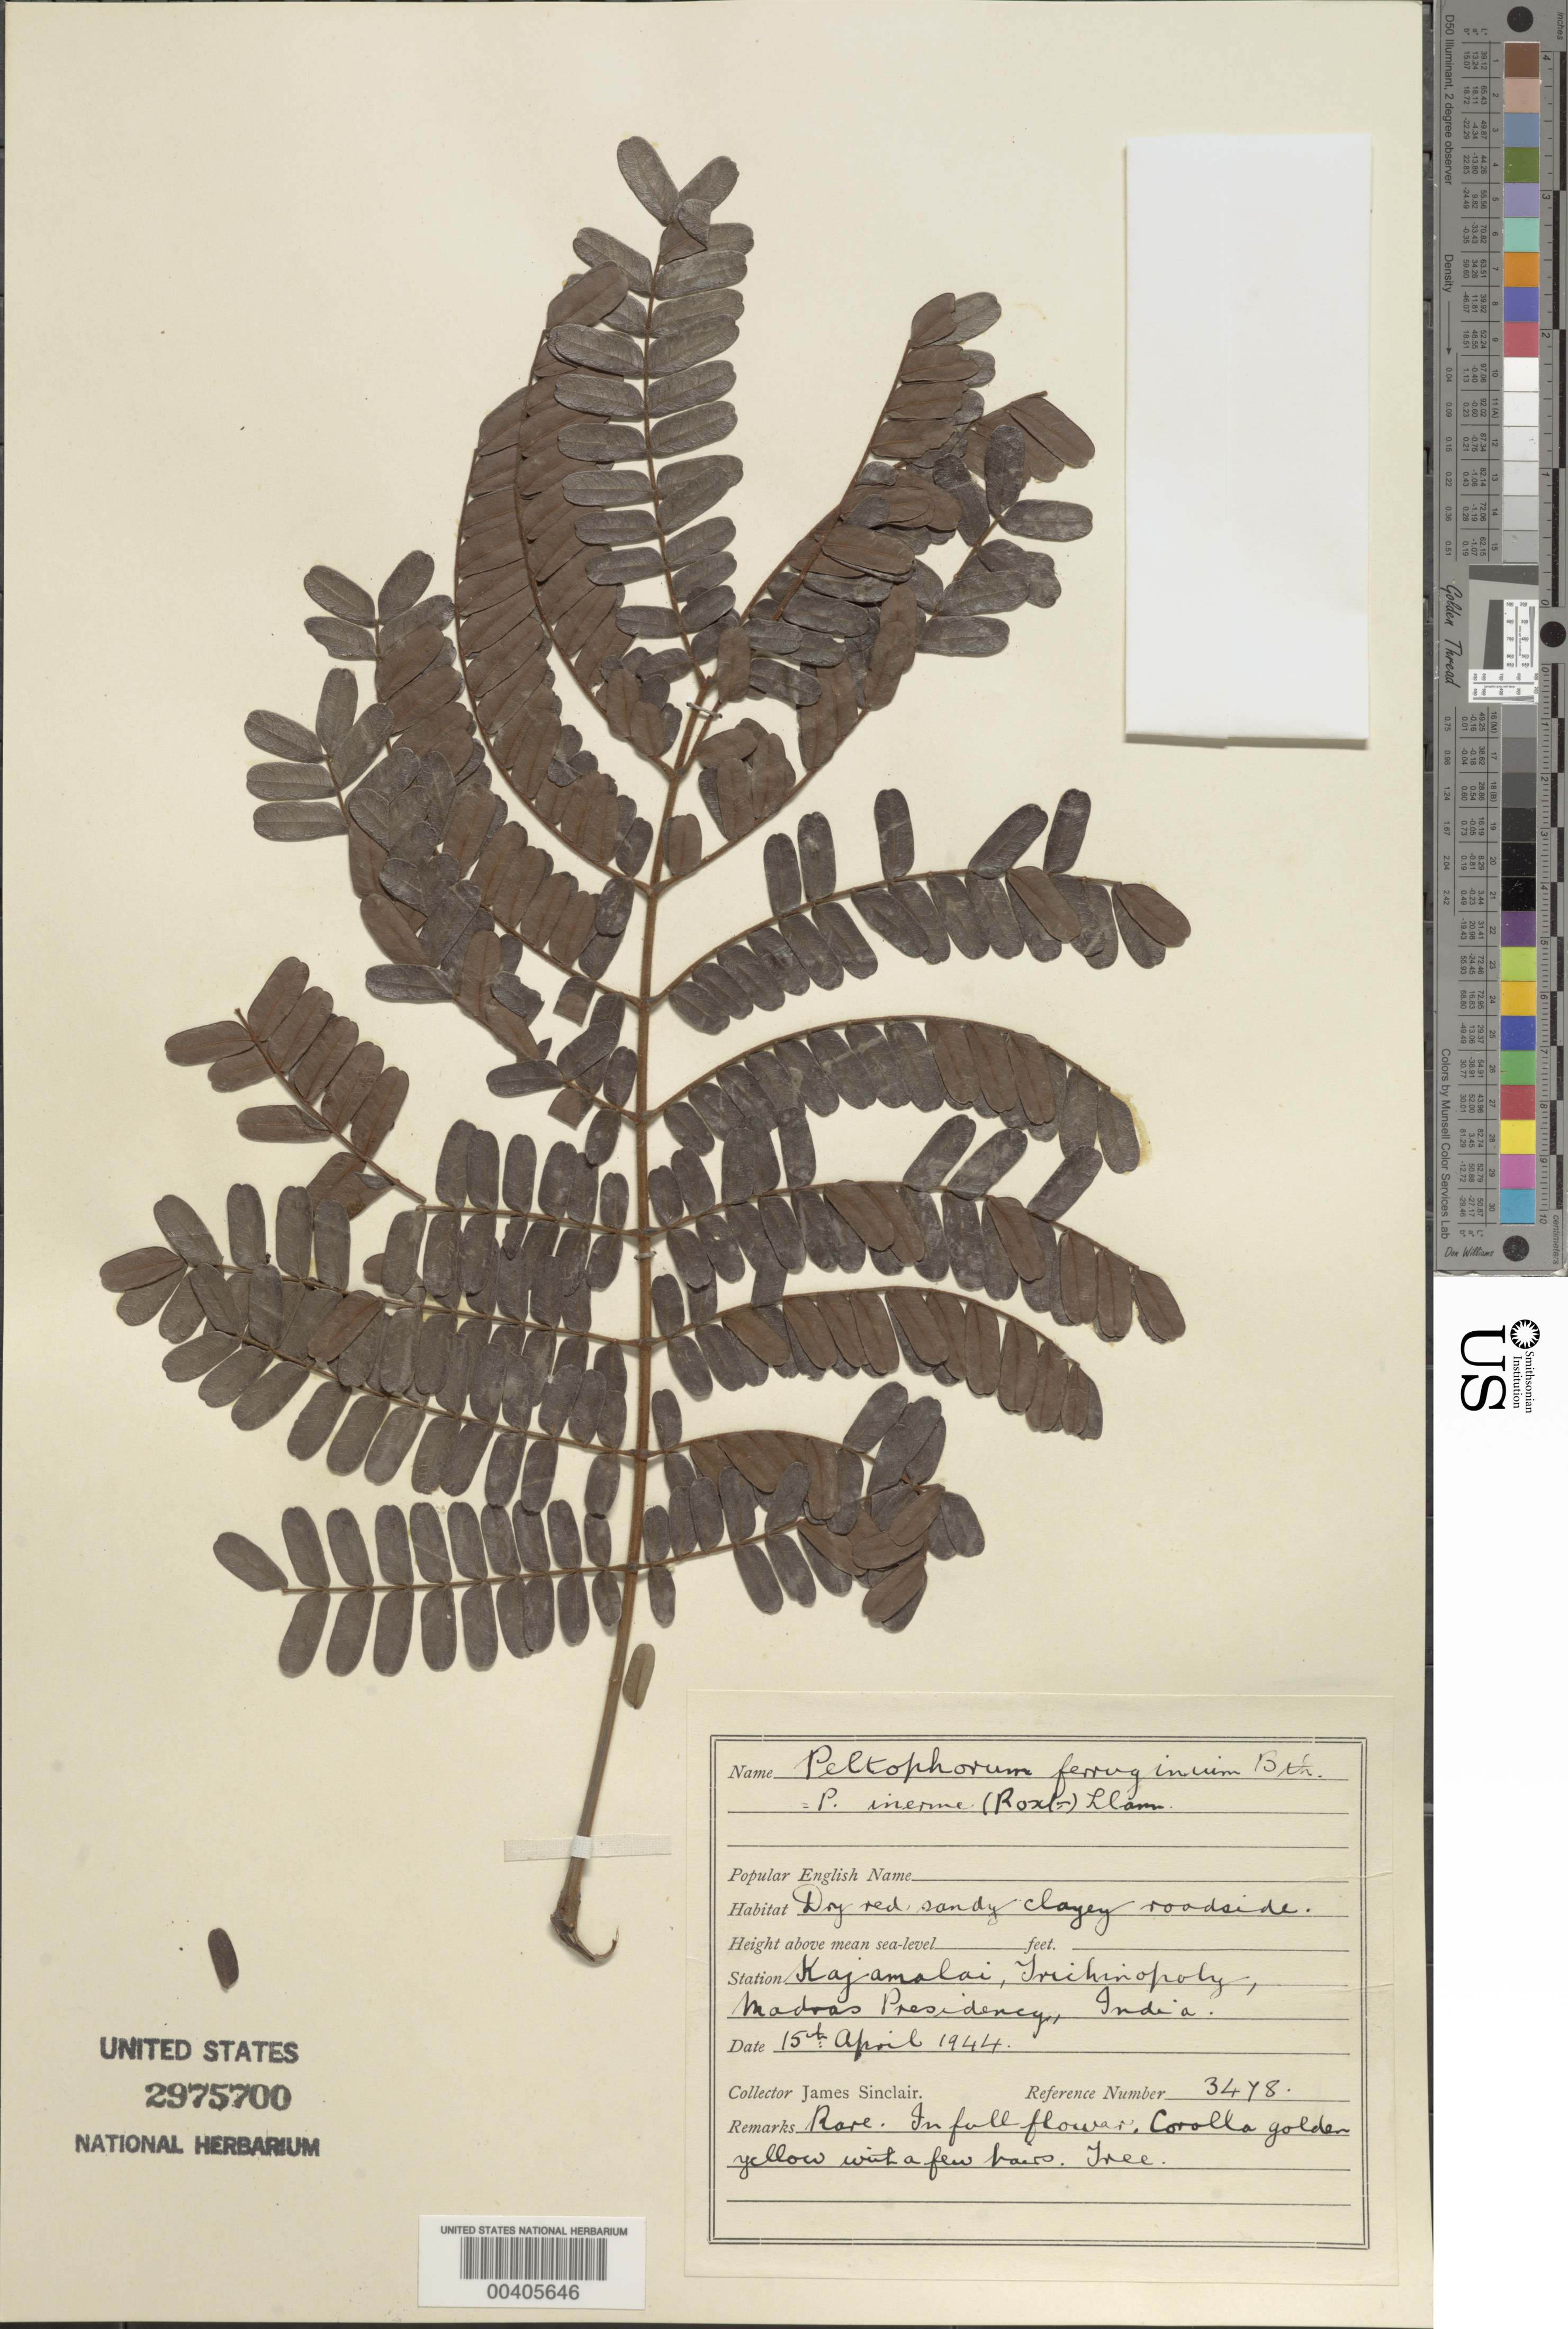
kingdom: Plantae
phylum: Tracheophyta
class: Magnoliopsida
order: Fabales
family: Fabaceae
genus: Peltophorum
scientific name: Peltophorum pterocarpum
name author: (DC.) Backer ex K. Heyne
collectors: J. Sinclair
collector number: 3478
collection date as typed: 15 Apr 1944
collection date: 1944-04-15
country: India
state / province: Tamil Nadu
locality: Kajamalai, trichinopoly. madras state. [madras state = tamil nadu.]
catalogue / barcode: US 2975700